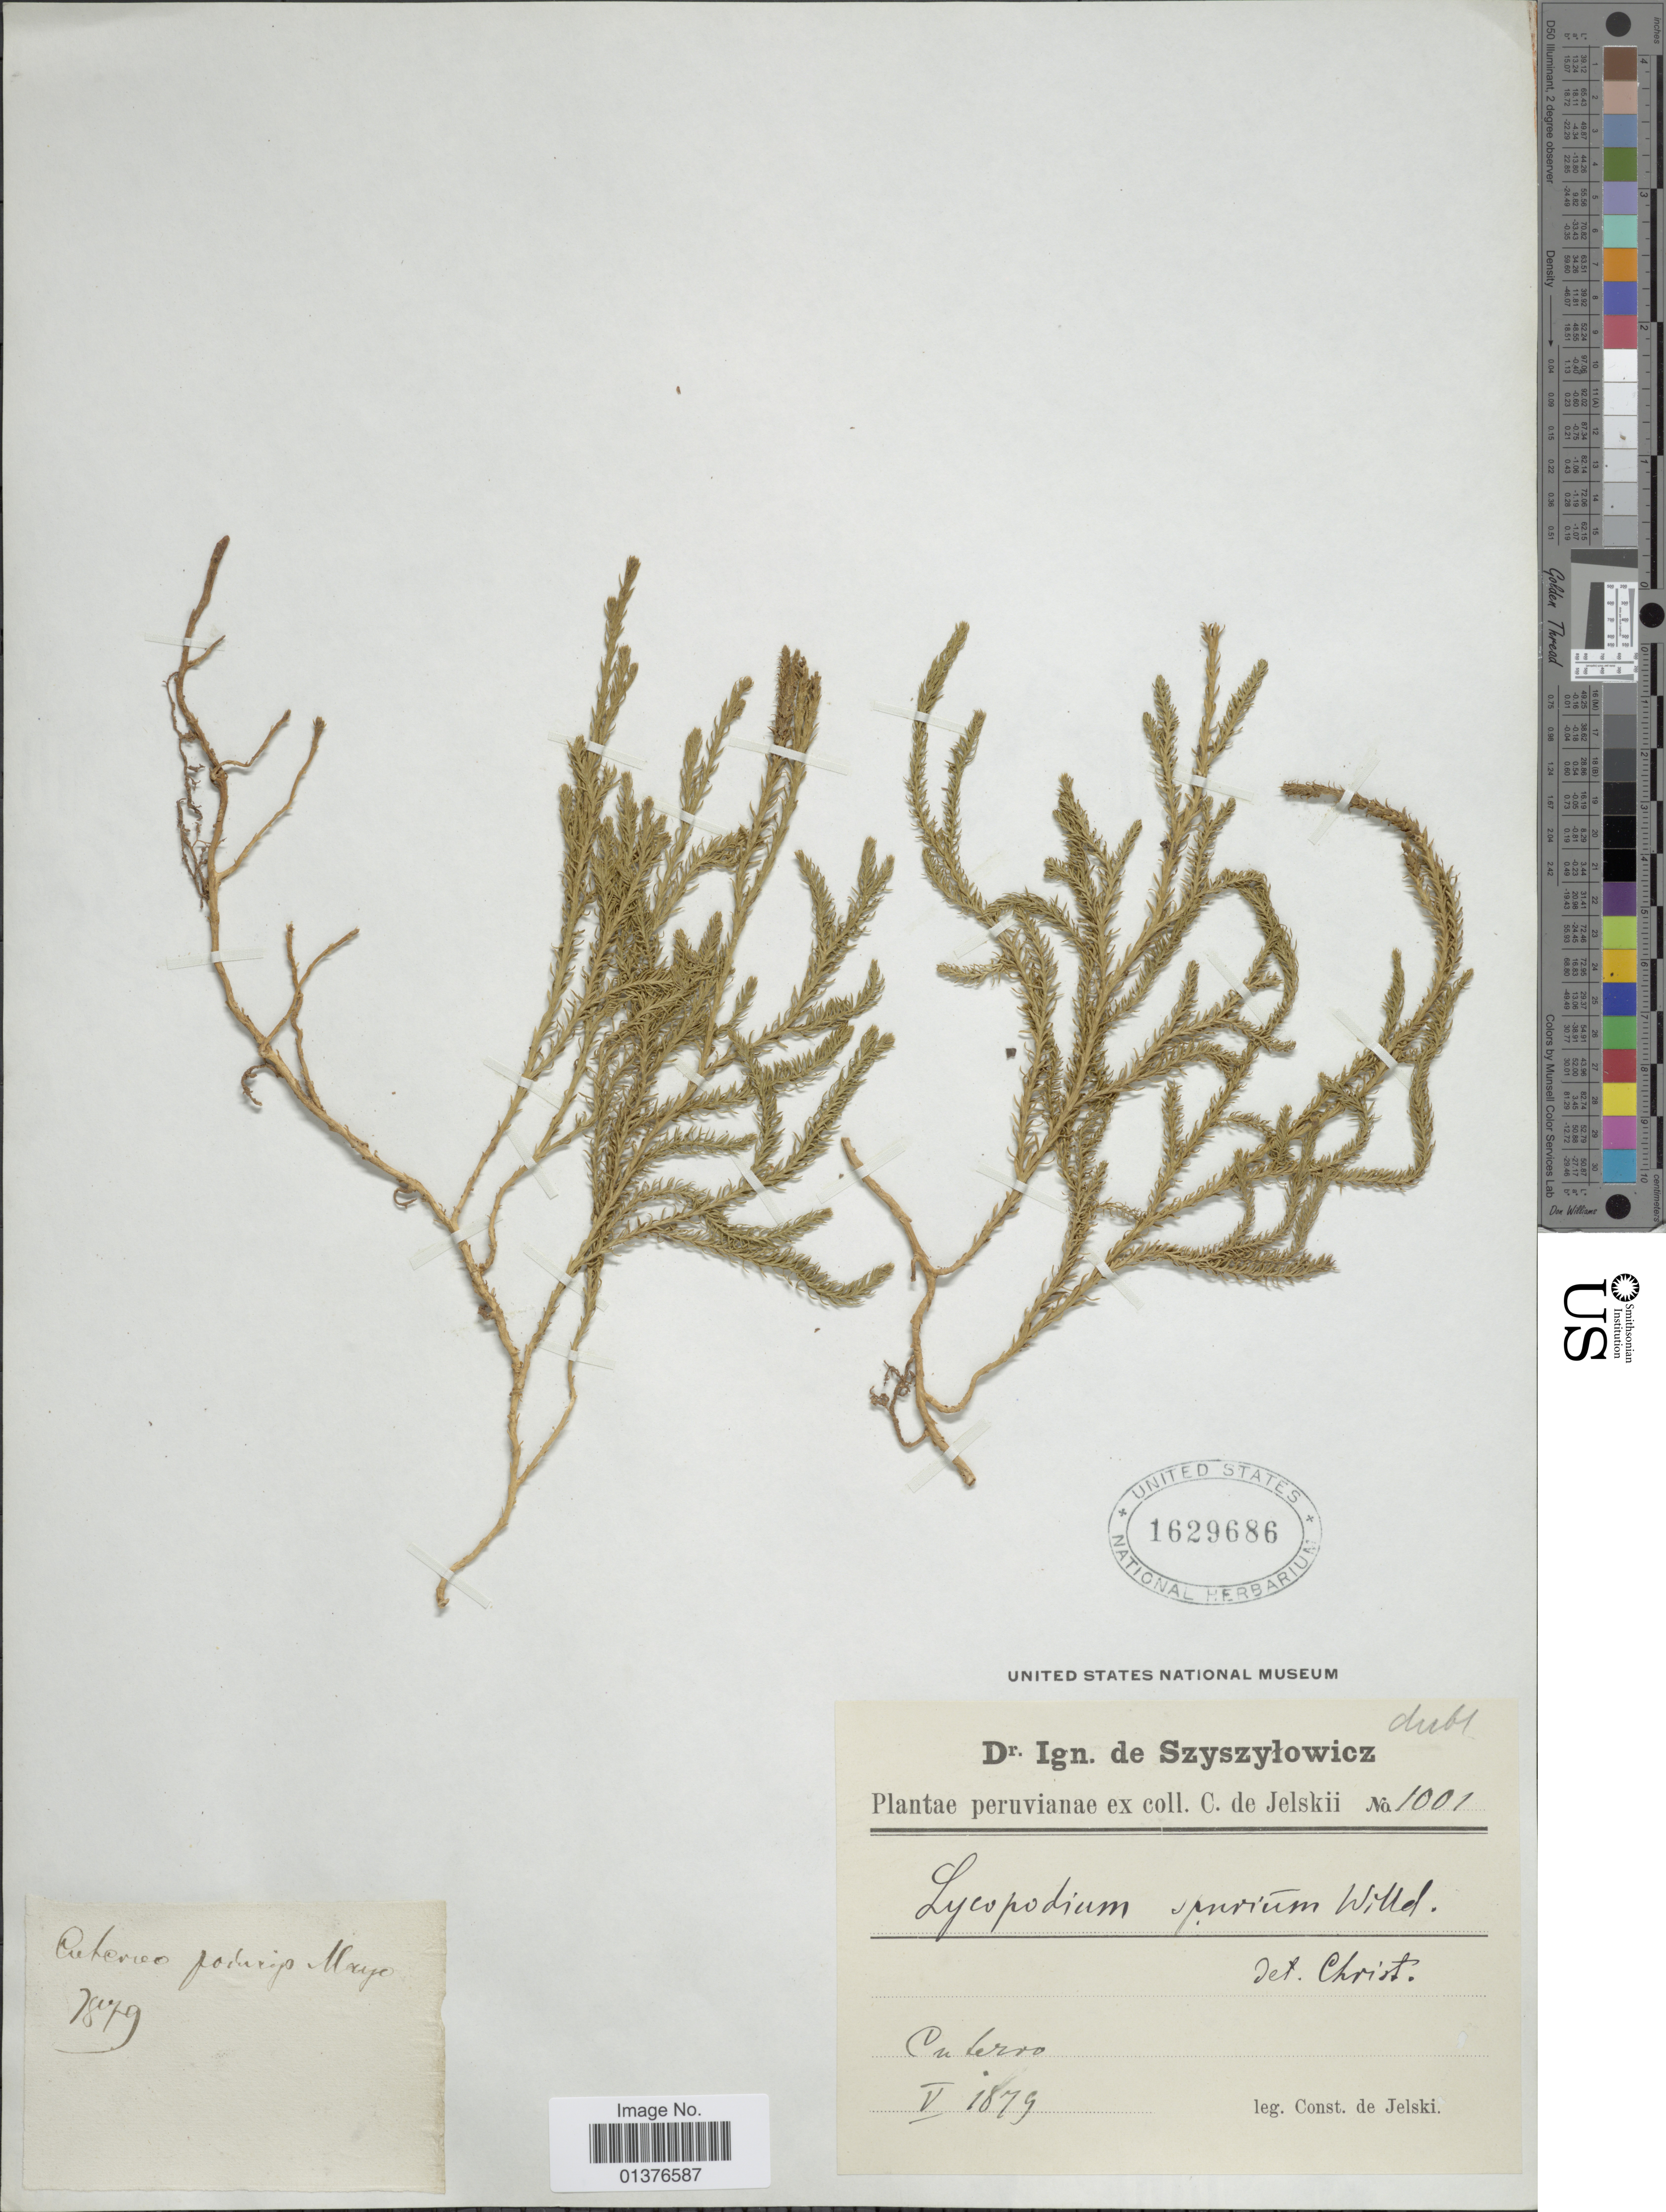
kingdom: Plantae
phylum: Tracheophyta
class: Lycopodiopsida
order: Lycopodiales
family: Lycopodiaceae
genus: Austrolycopodium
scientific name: Austrolycopodium magellanicum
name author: (P. Beauv.) Holub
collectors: C. Jelskii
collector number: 1001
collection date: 1879-05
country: Peru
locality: Cutervo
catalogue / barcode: US 1629686